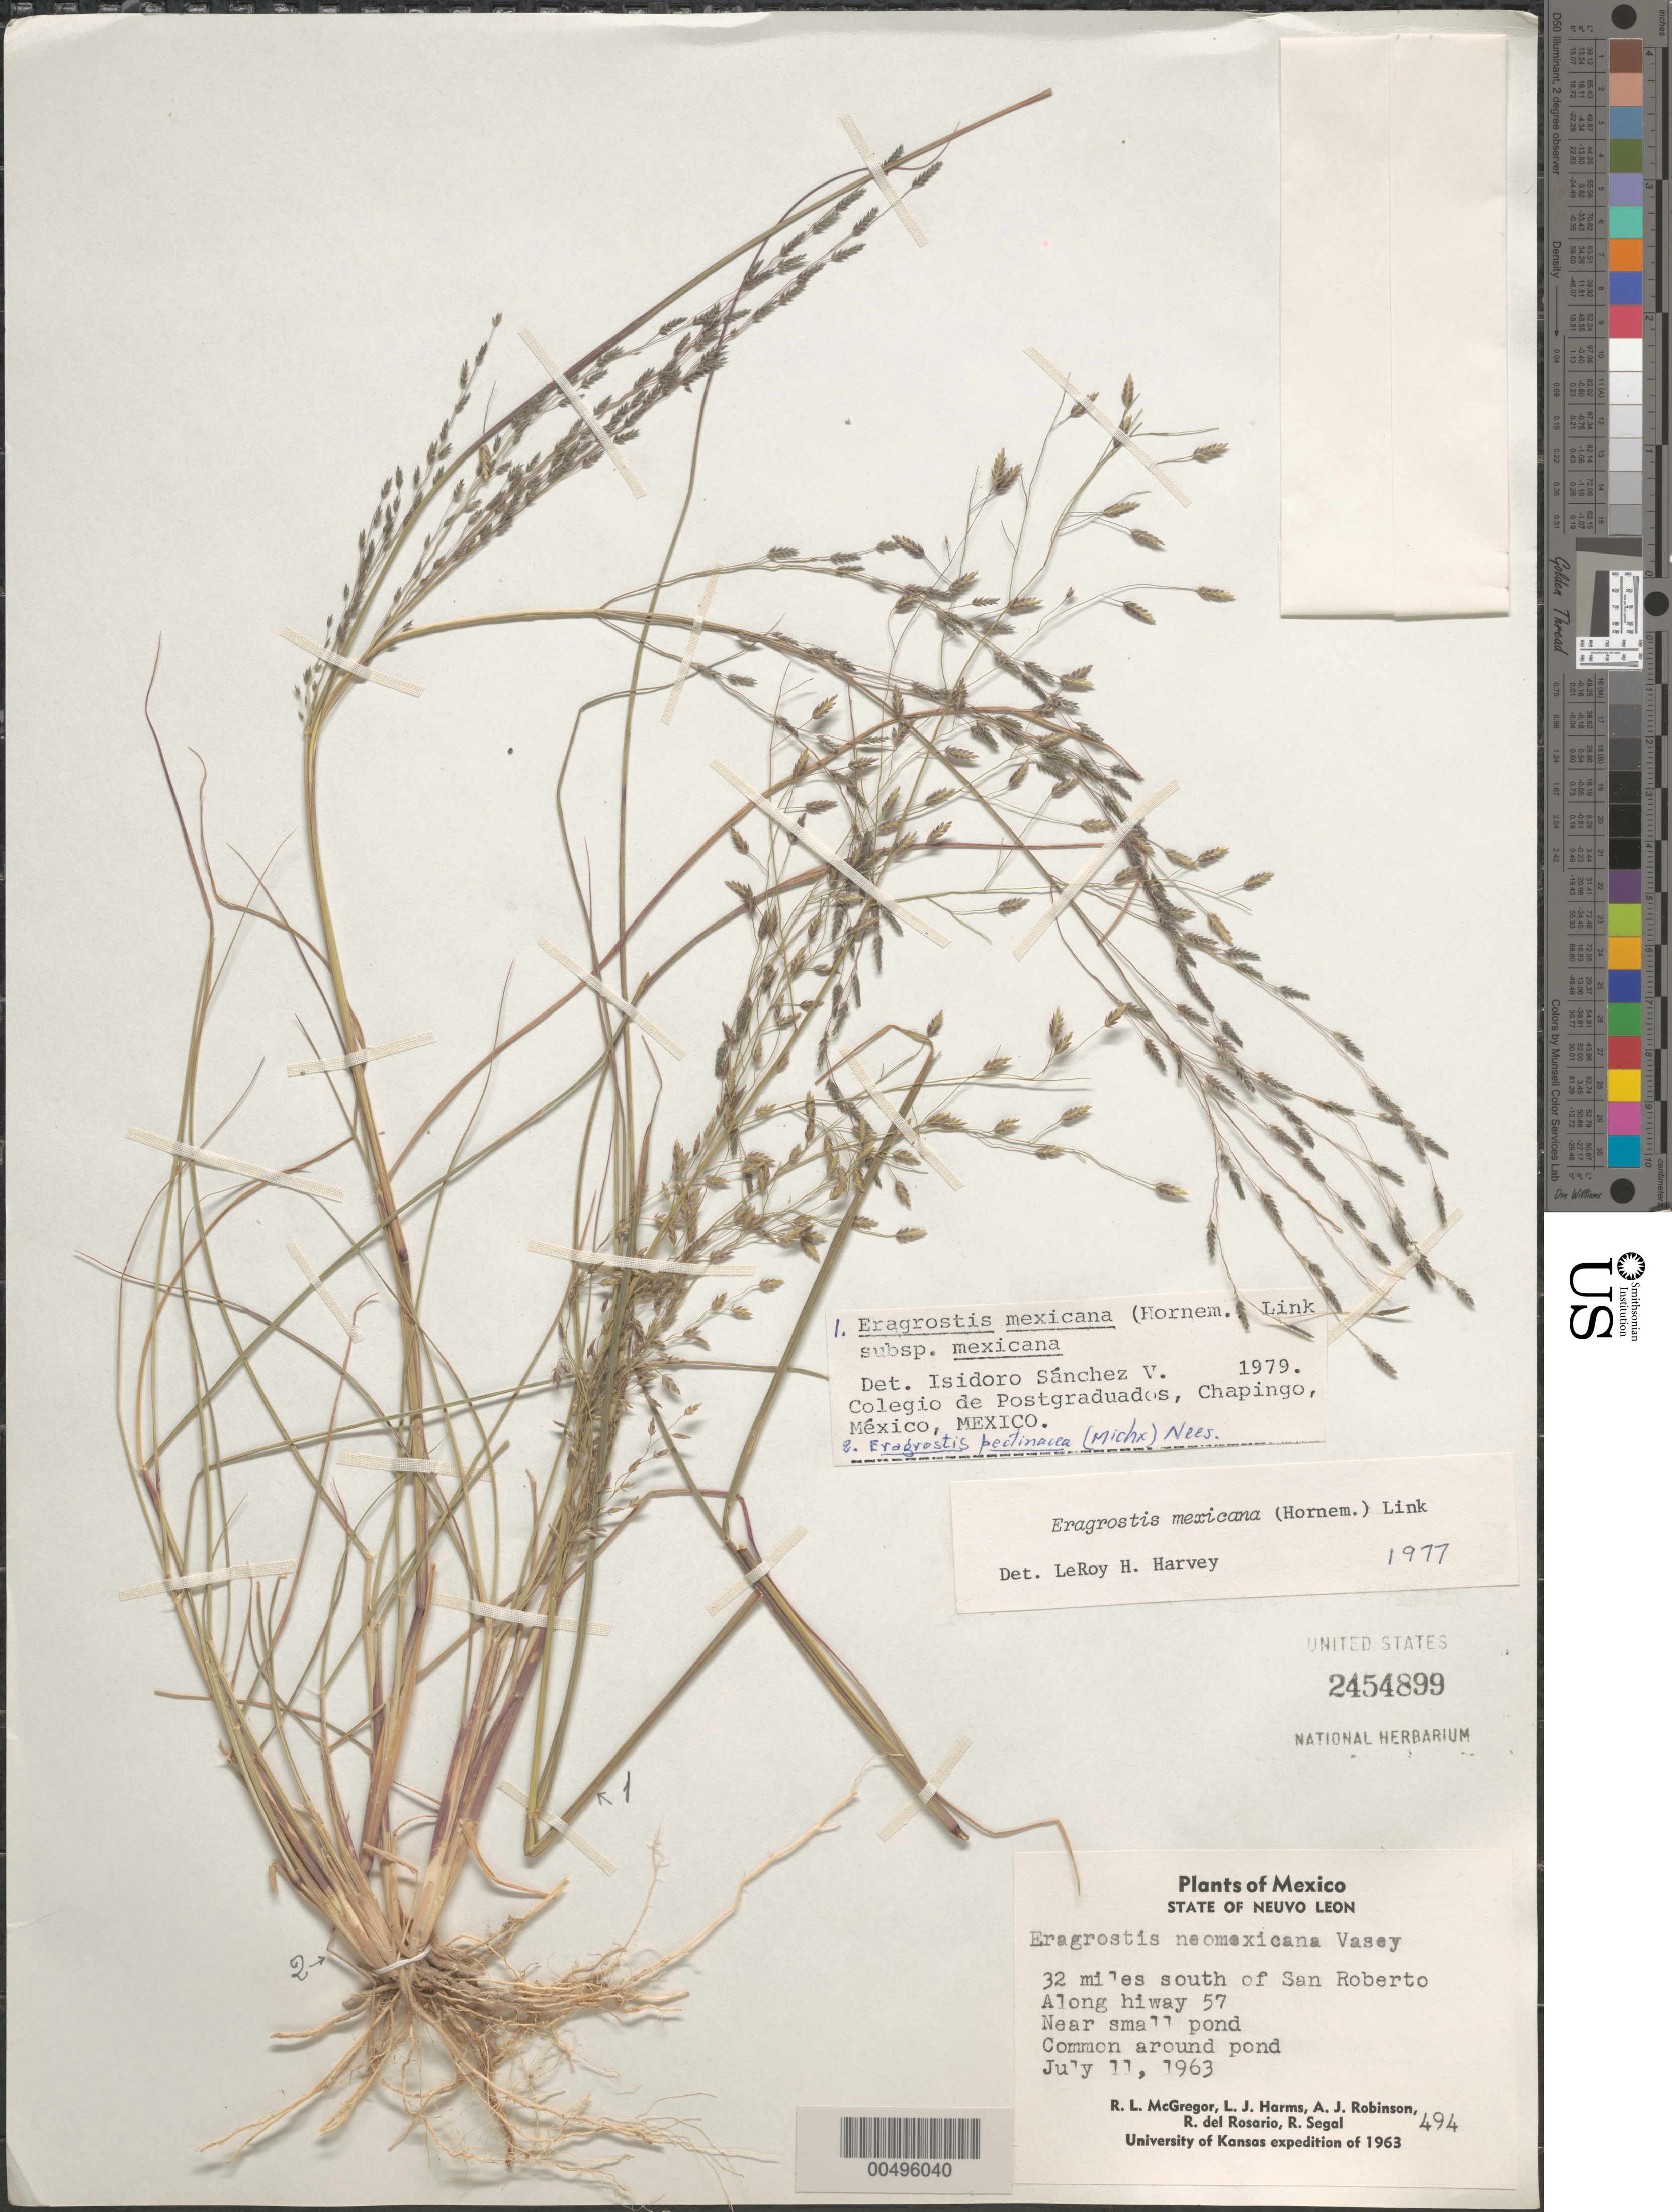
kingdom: Plantae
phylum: Tracheophyta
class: Liliopsida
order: Poales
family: Poaceae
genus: Eragrostis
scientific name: Eragrostis mexicana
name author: (Hornem.) Link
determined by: Sánchez Vega, I. M.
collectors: R. McGregor, L. Harms & A. J. Robinson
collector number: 494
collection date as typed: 11 Jul 1963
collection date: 1963-07-11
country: Mexico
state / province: Nuevo León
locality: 32 mi S of San Roberto, along hwy 57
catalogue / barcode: US 2454899